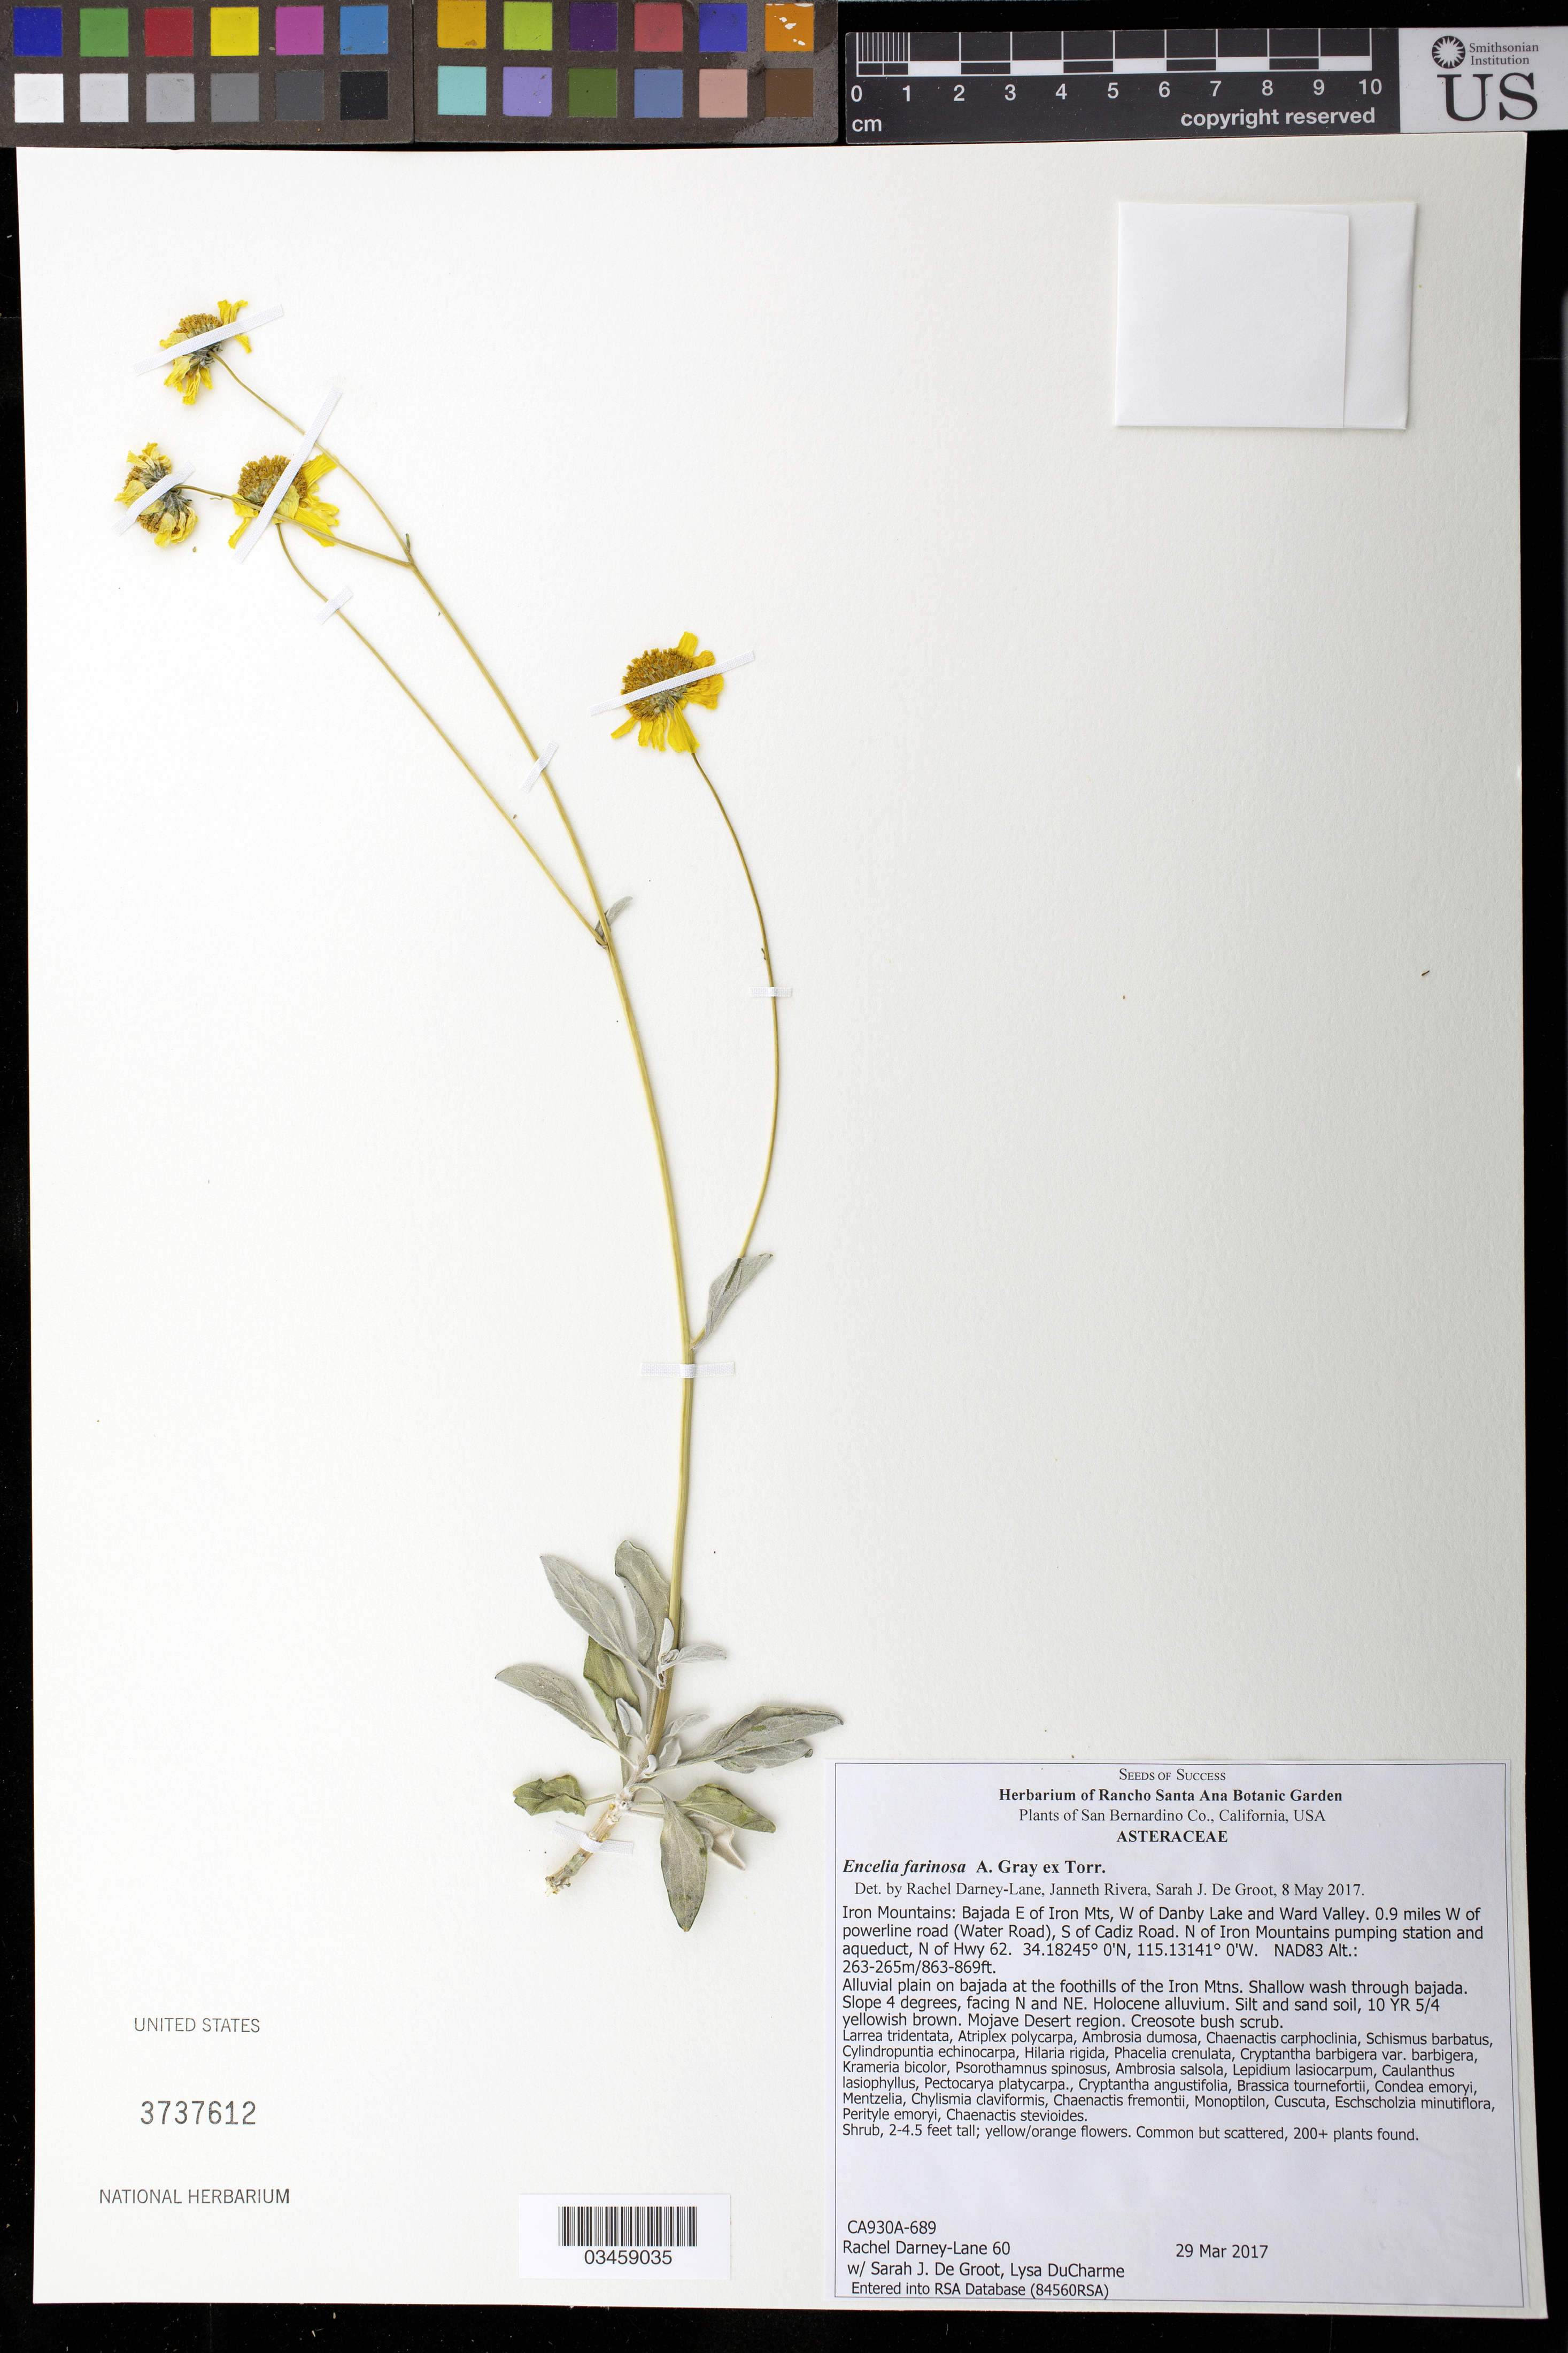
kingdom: Plantae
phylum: Tracheophyta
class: Magnoliopsida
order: Asterales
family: Asteraceae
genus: Encelia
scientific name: Encelia farinosa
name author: A. Gray ex Torr. in Emory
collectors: R. Darney-Lane, S. De Groot & L. DuCharme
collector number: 60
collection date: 2017-03-29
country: United States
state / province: California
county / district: San Bernardino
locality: Iron Mts, Bajada E of Iron Mts, W of Danby Lake and Ward Valley, 0.9 mi. W of powerline road (Water Rd.), S of Cadiz Road, N of Iron Mts pumping station, N of Hwy 62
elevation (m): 263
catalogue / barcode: US 3737612